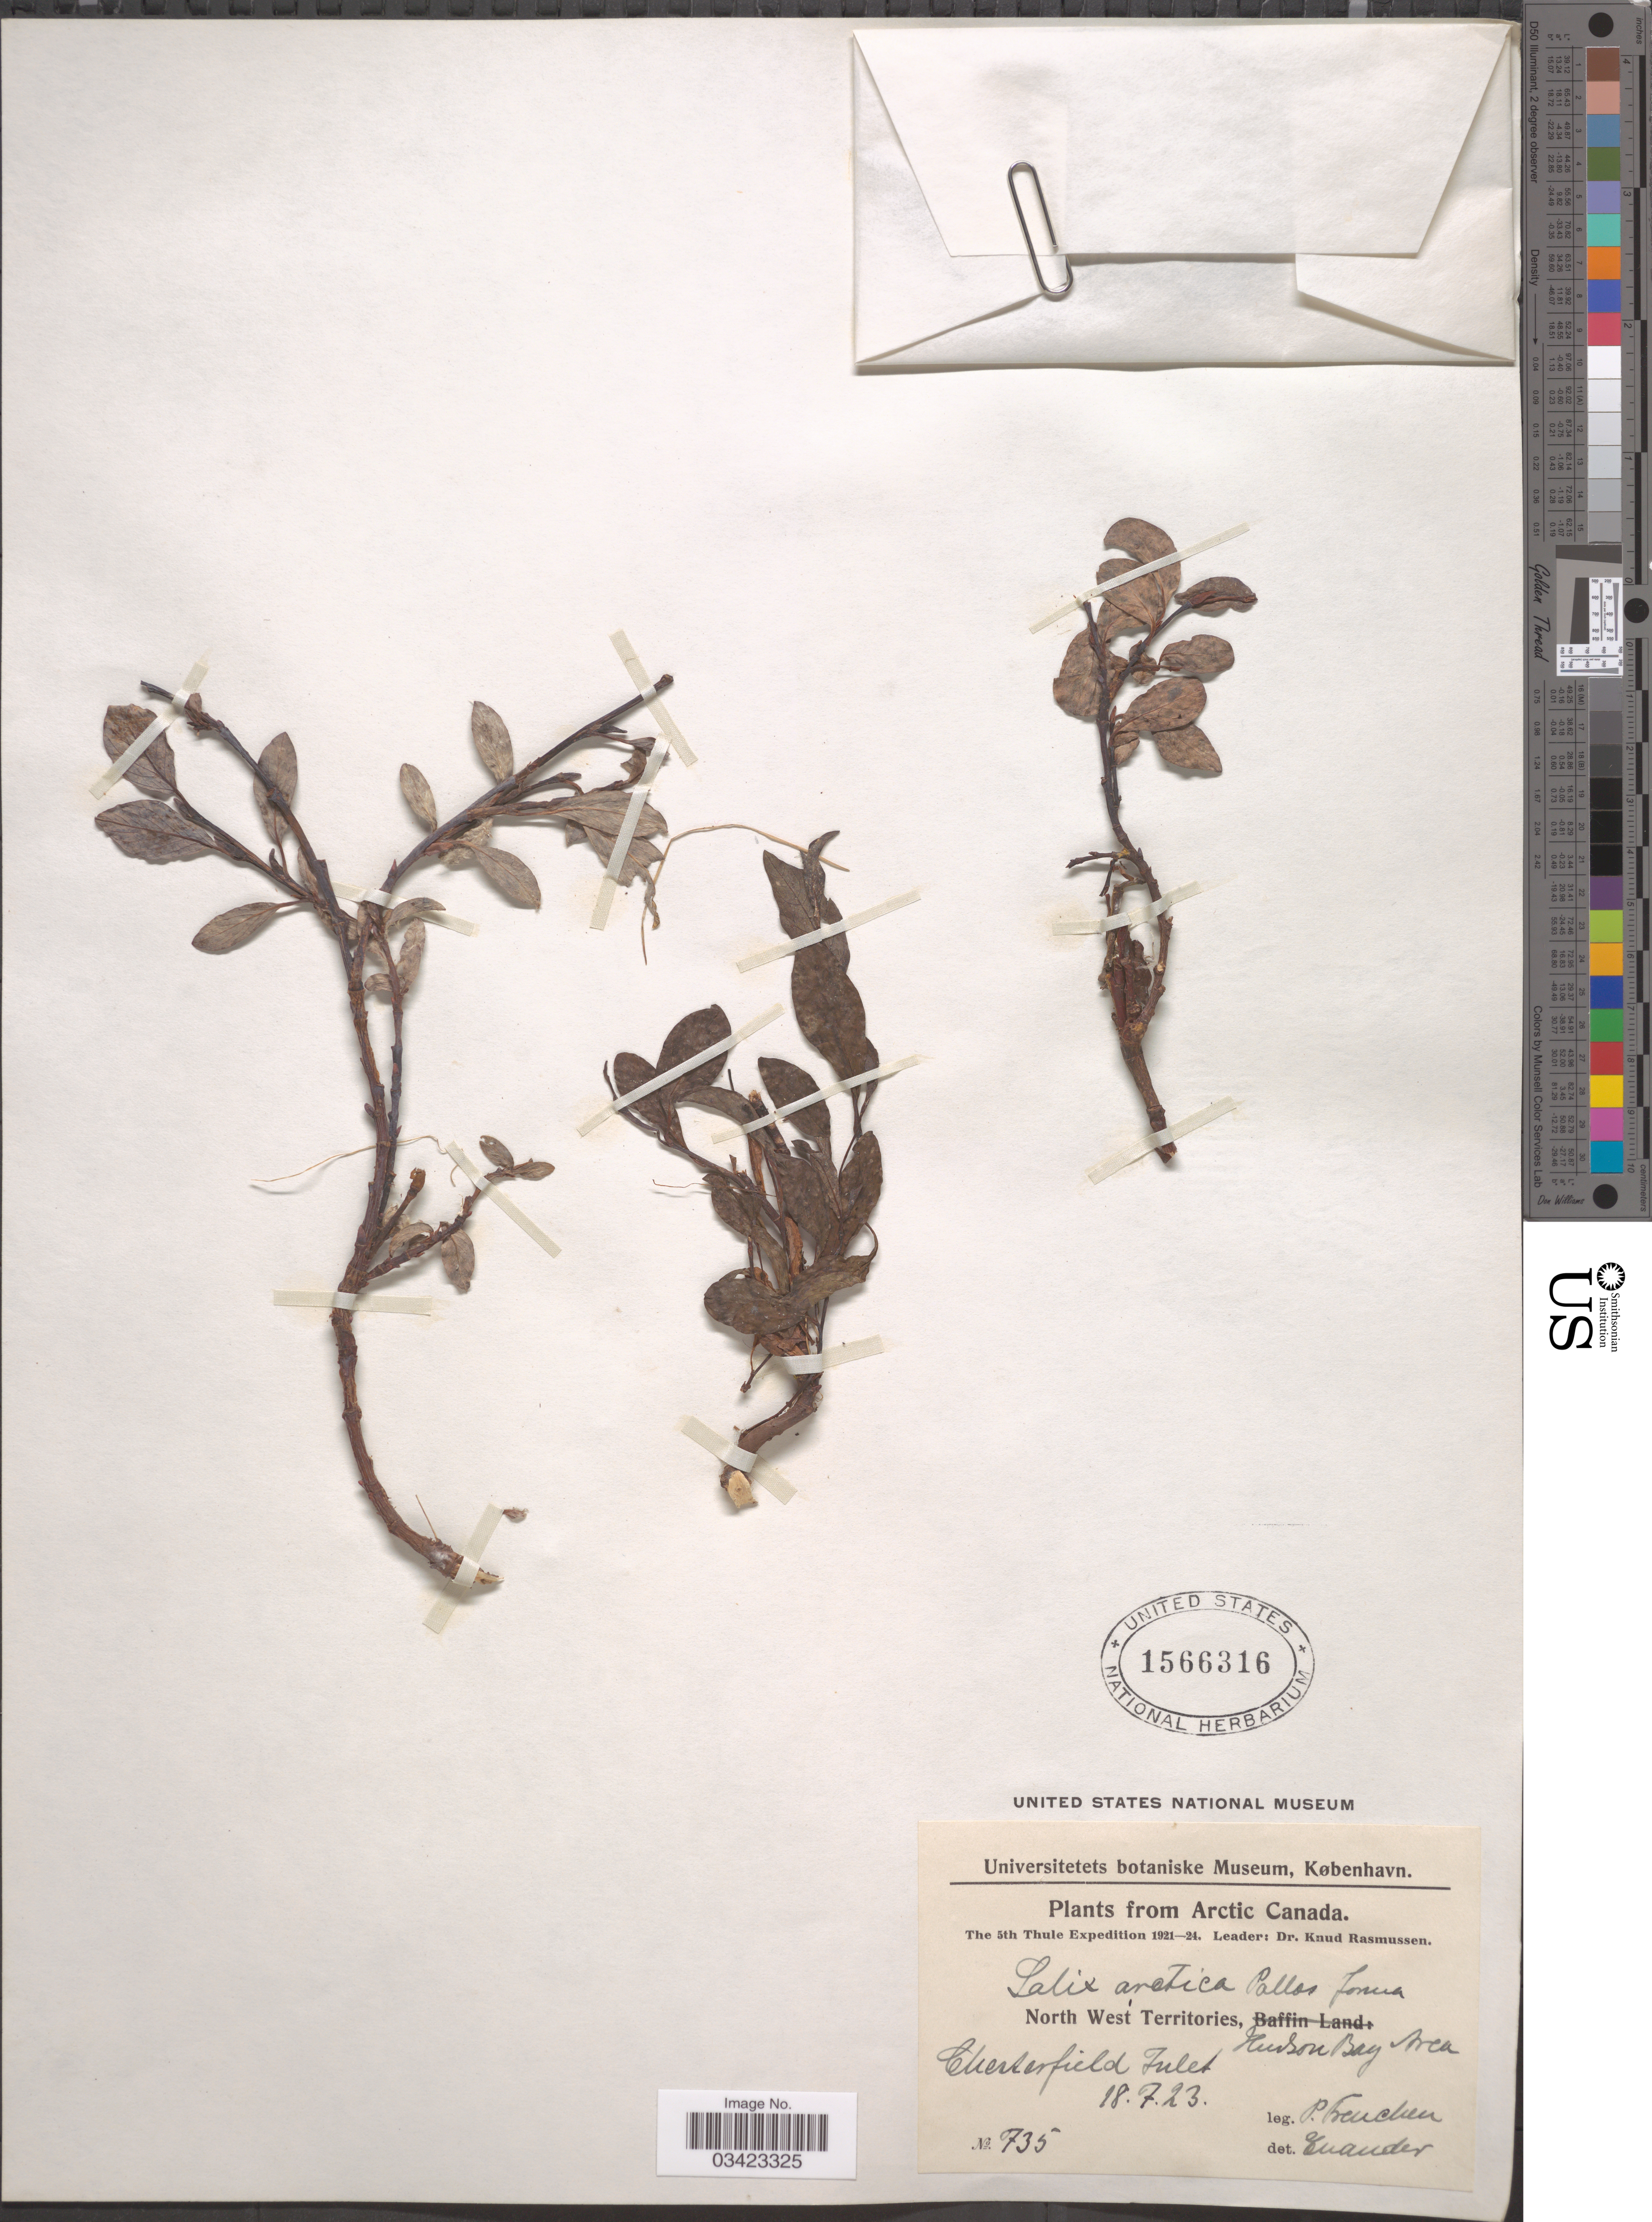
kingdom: Plantae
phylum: Tracheophyta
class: Magnoliopsida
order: Malpighiales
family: Salicaceae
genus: Salix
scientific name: Salix arctica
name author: Pall.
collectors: P. Frenchen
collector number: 735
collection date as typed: Transcribed d/m/y: 18/7/23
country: Canada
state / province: Northwest Territories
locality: Arctic Canada. Hudson Bay Area. Cherterfield Inlet.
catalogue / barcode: US 1566316